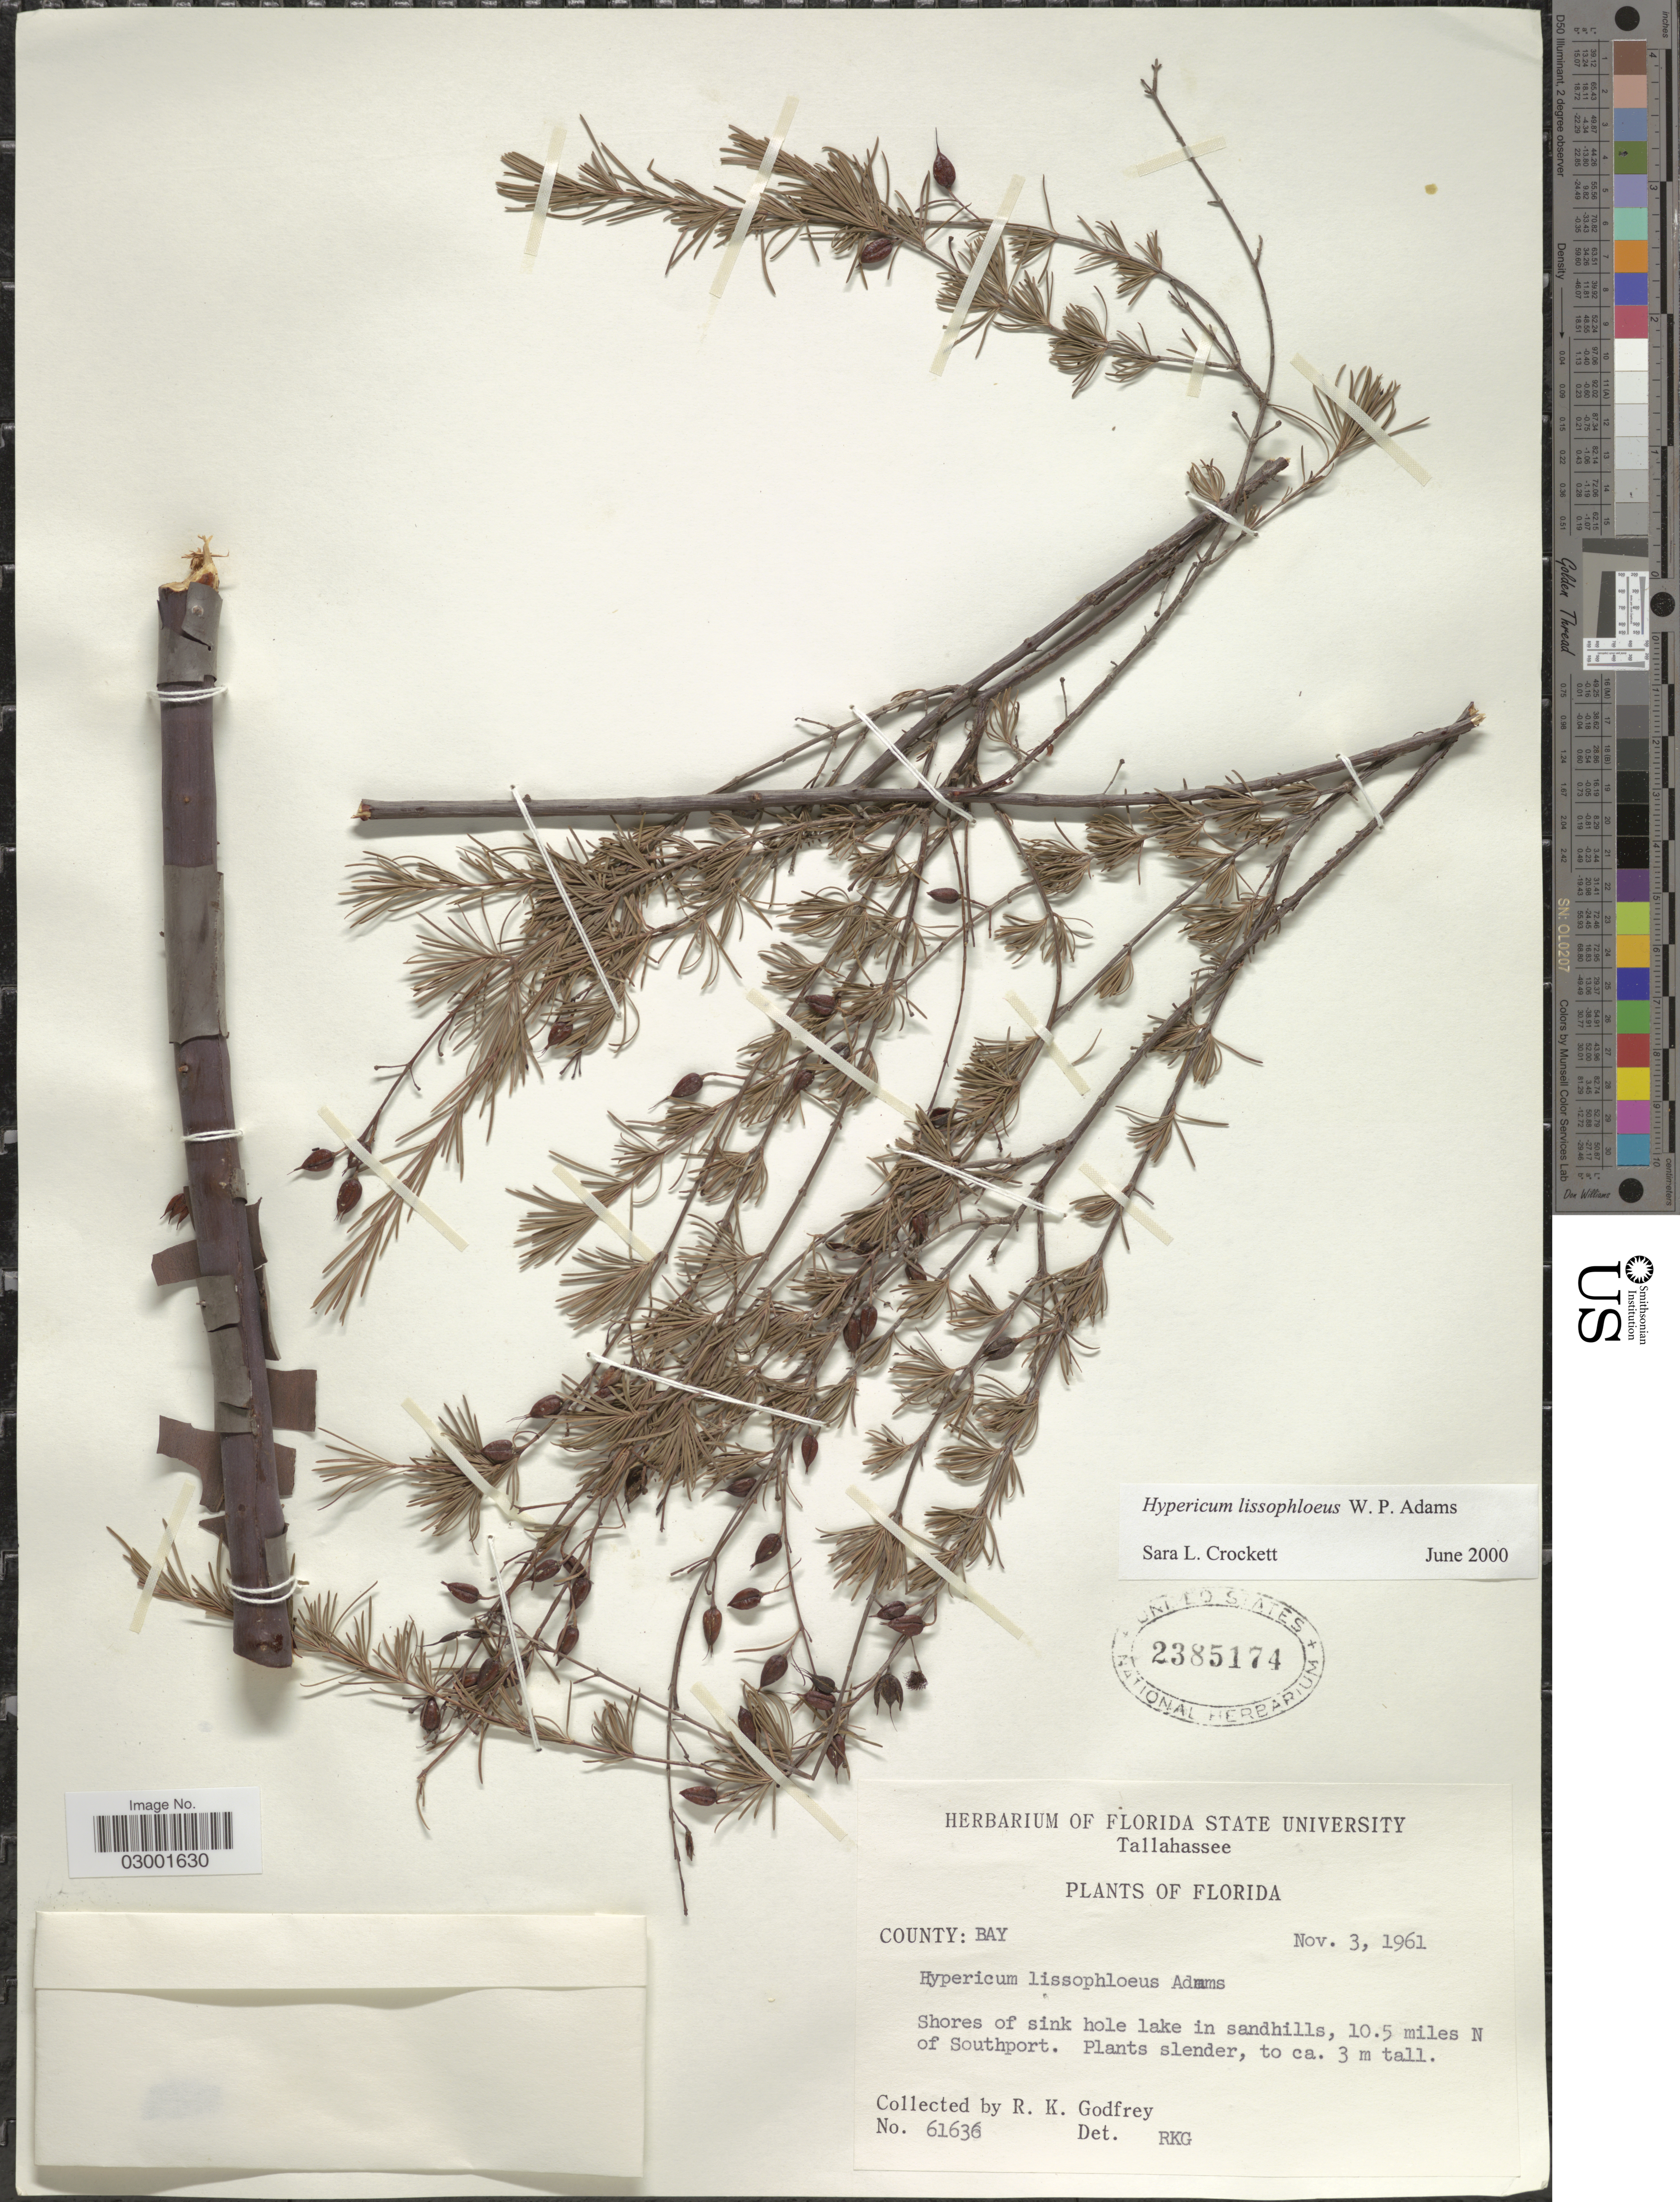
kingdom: Plantae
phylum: Tracheophyta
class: Magnoliopsida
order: Malpighiales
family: Hypericaceae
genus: Hypericum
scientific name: Hypericum lissophloeus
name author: W.P. Adams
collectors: R. K. Godfrey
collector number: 61636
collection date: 1961-11-03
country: United States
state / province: Florida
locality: County: Bay. Shores of sink hole lake in sandhills, 10.5 miles N of Southport.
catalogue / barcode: US 2385174